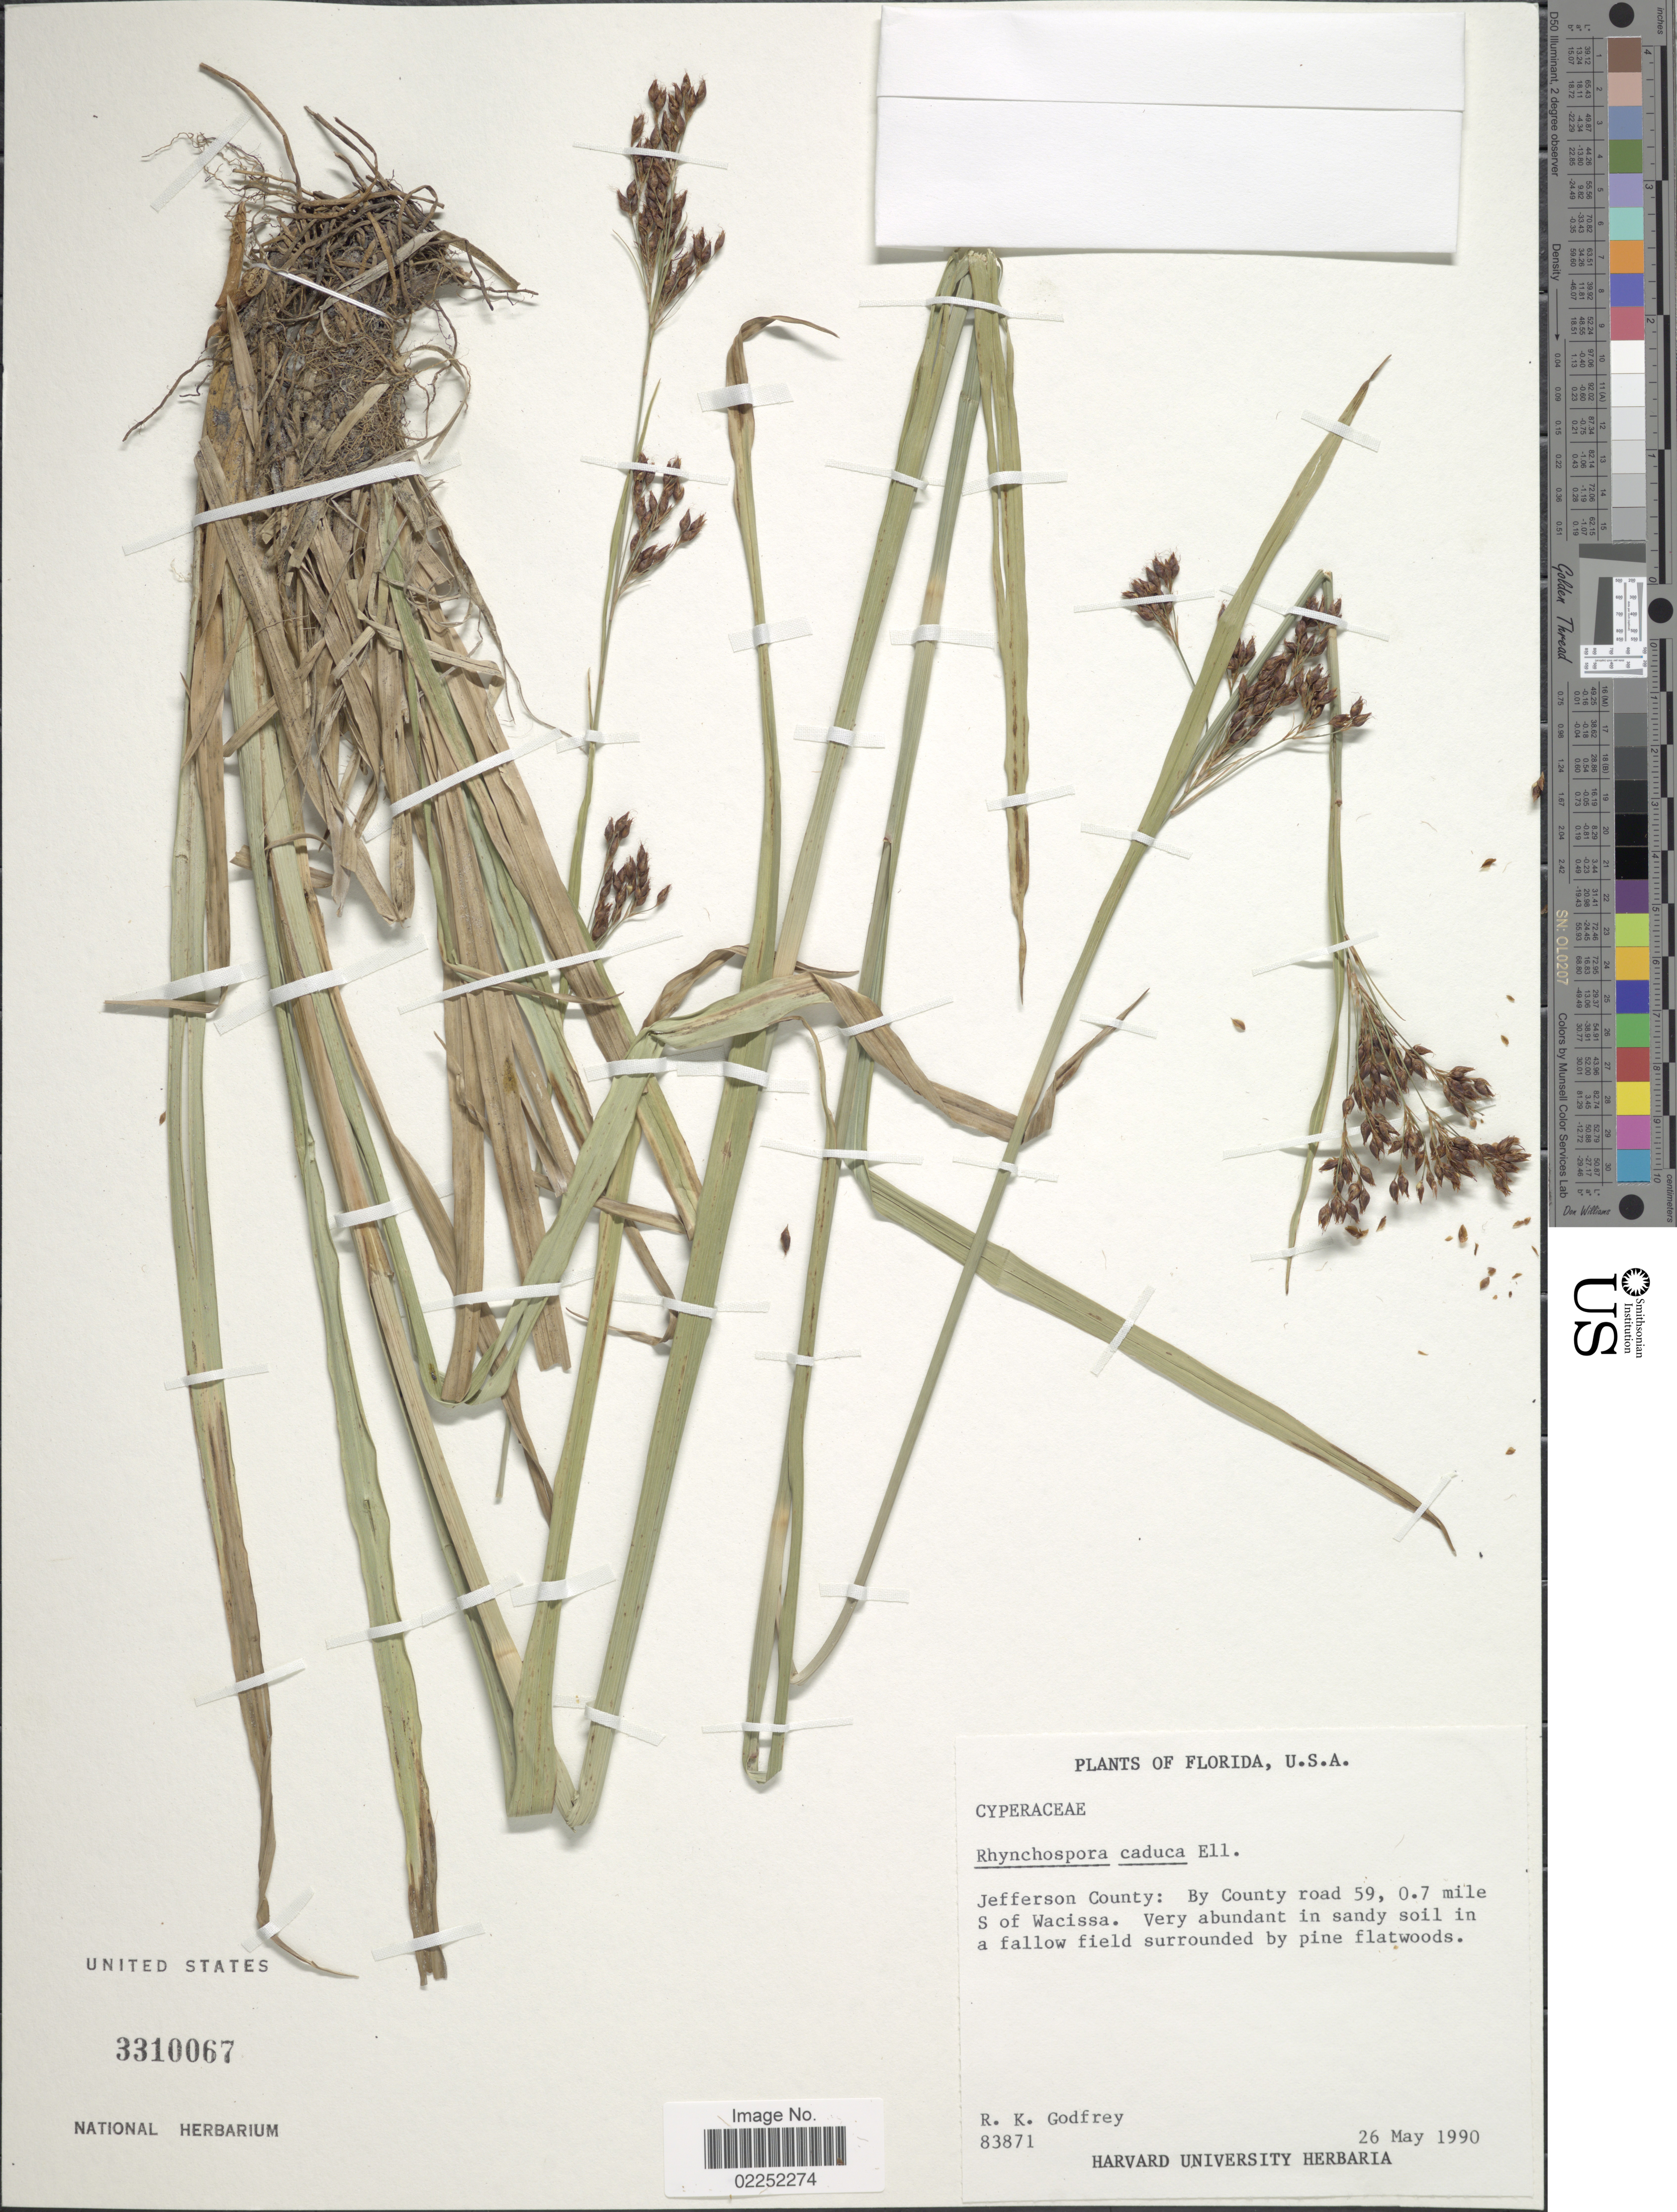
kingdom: Plantae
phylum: Tracheophyta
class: Liliopsida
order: Poales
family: Cyperaceae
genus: Rhynchospora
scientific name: Rhynchospora caduca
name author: Elliott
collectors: R. K. Godfrey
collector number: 83871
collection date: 1990-05-26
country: United States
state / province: Florida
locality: Jefferson County: By County road 59, 0.7 mile S of Wacissa. Very abundant in sandy soil in a fallow field surrounded by pine flatwoods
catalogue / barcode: US 3310067